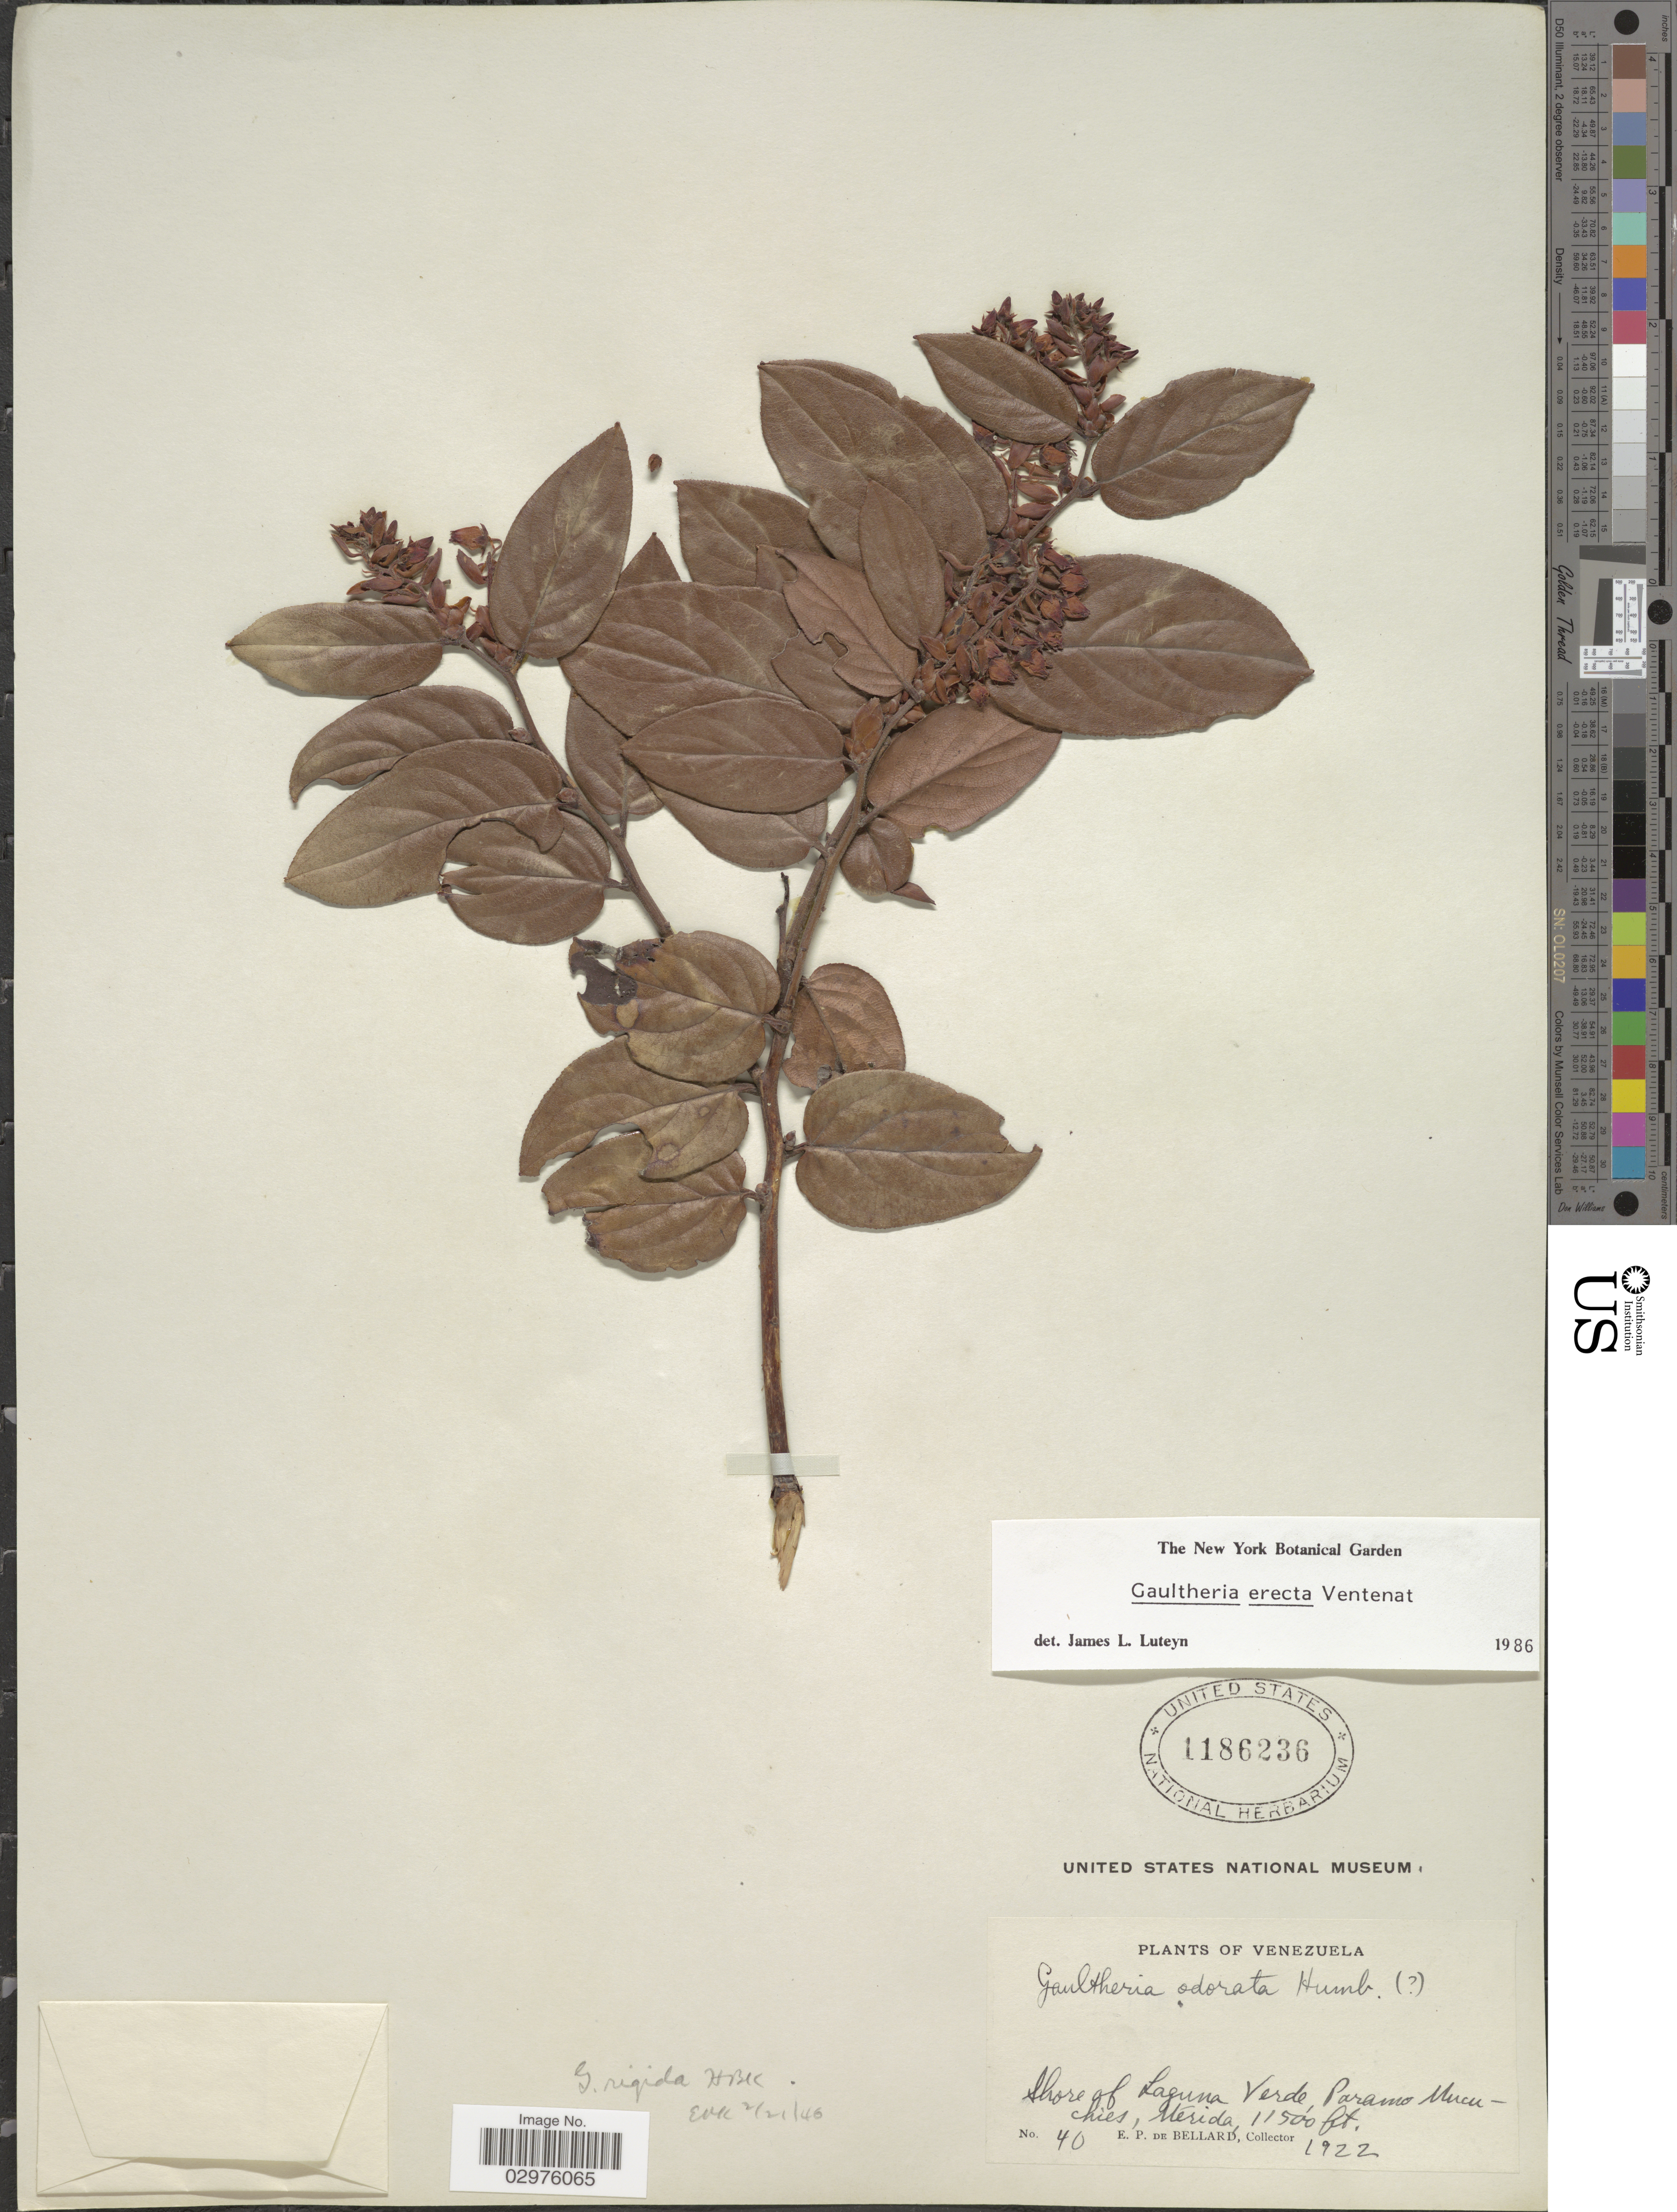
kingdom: Plantae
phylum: Tracheophyta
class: Magnoliopsida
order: Ericales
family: Ericaceae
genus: Gaultheria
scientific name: Gaultheria erecta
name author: Vent.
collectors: E. de Bellard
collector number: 40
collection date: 1922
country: Venezuela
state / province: Mérida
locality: Shore of Laguna Verde, Paramo Mucuchies, Mérida.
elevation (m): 3505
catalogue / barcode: US 1186236